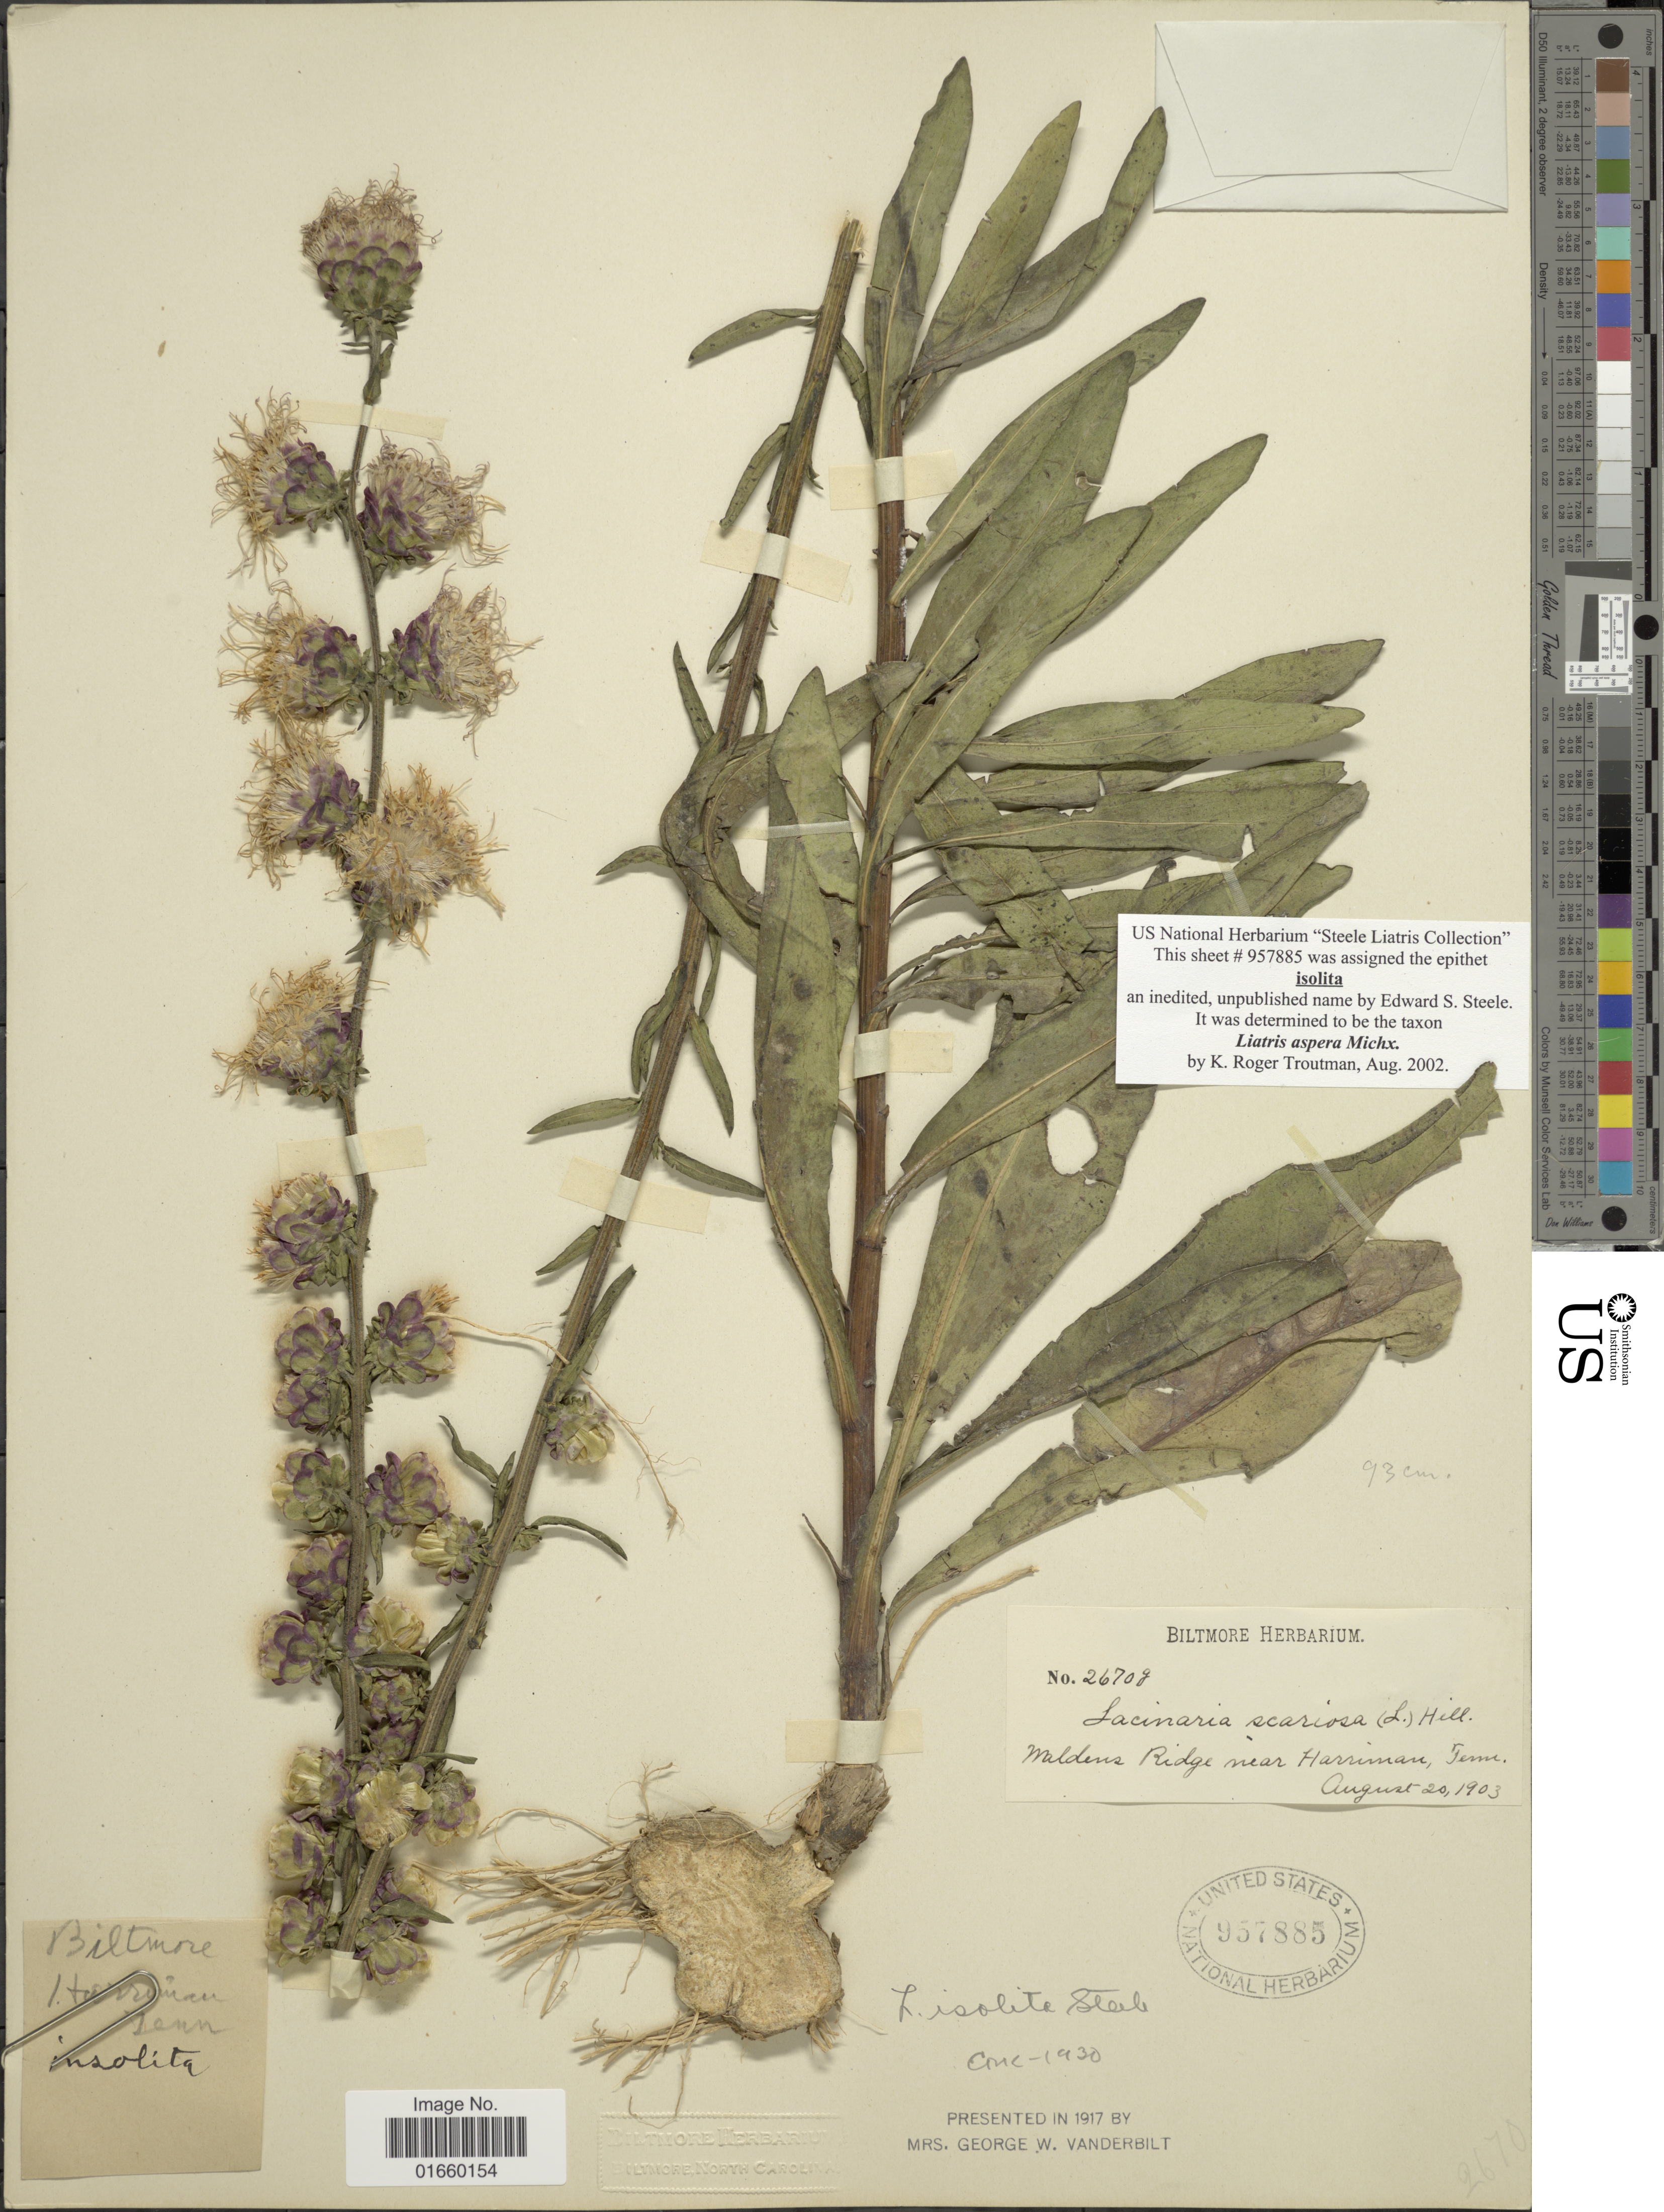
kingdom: Plantae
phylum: Tracheophyta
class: Magnoliopsida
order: Asterales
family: Asteraceae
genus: Liatris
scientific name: Liatris aspera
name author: Michx.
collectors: ex herb. Biltmore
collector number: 26708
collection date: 1903-08-20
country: United States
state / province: Tennessee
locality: Maldens Ridge near Harriman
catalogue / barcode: US 957885